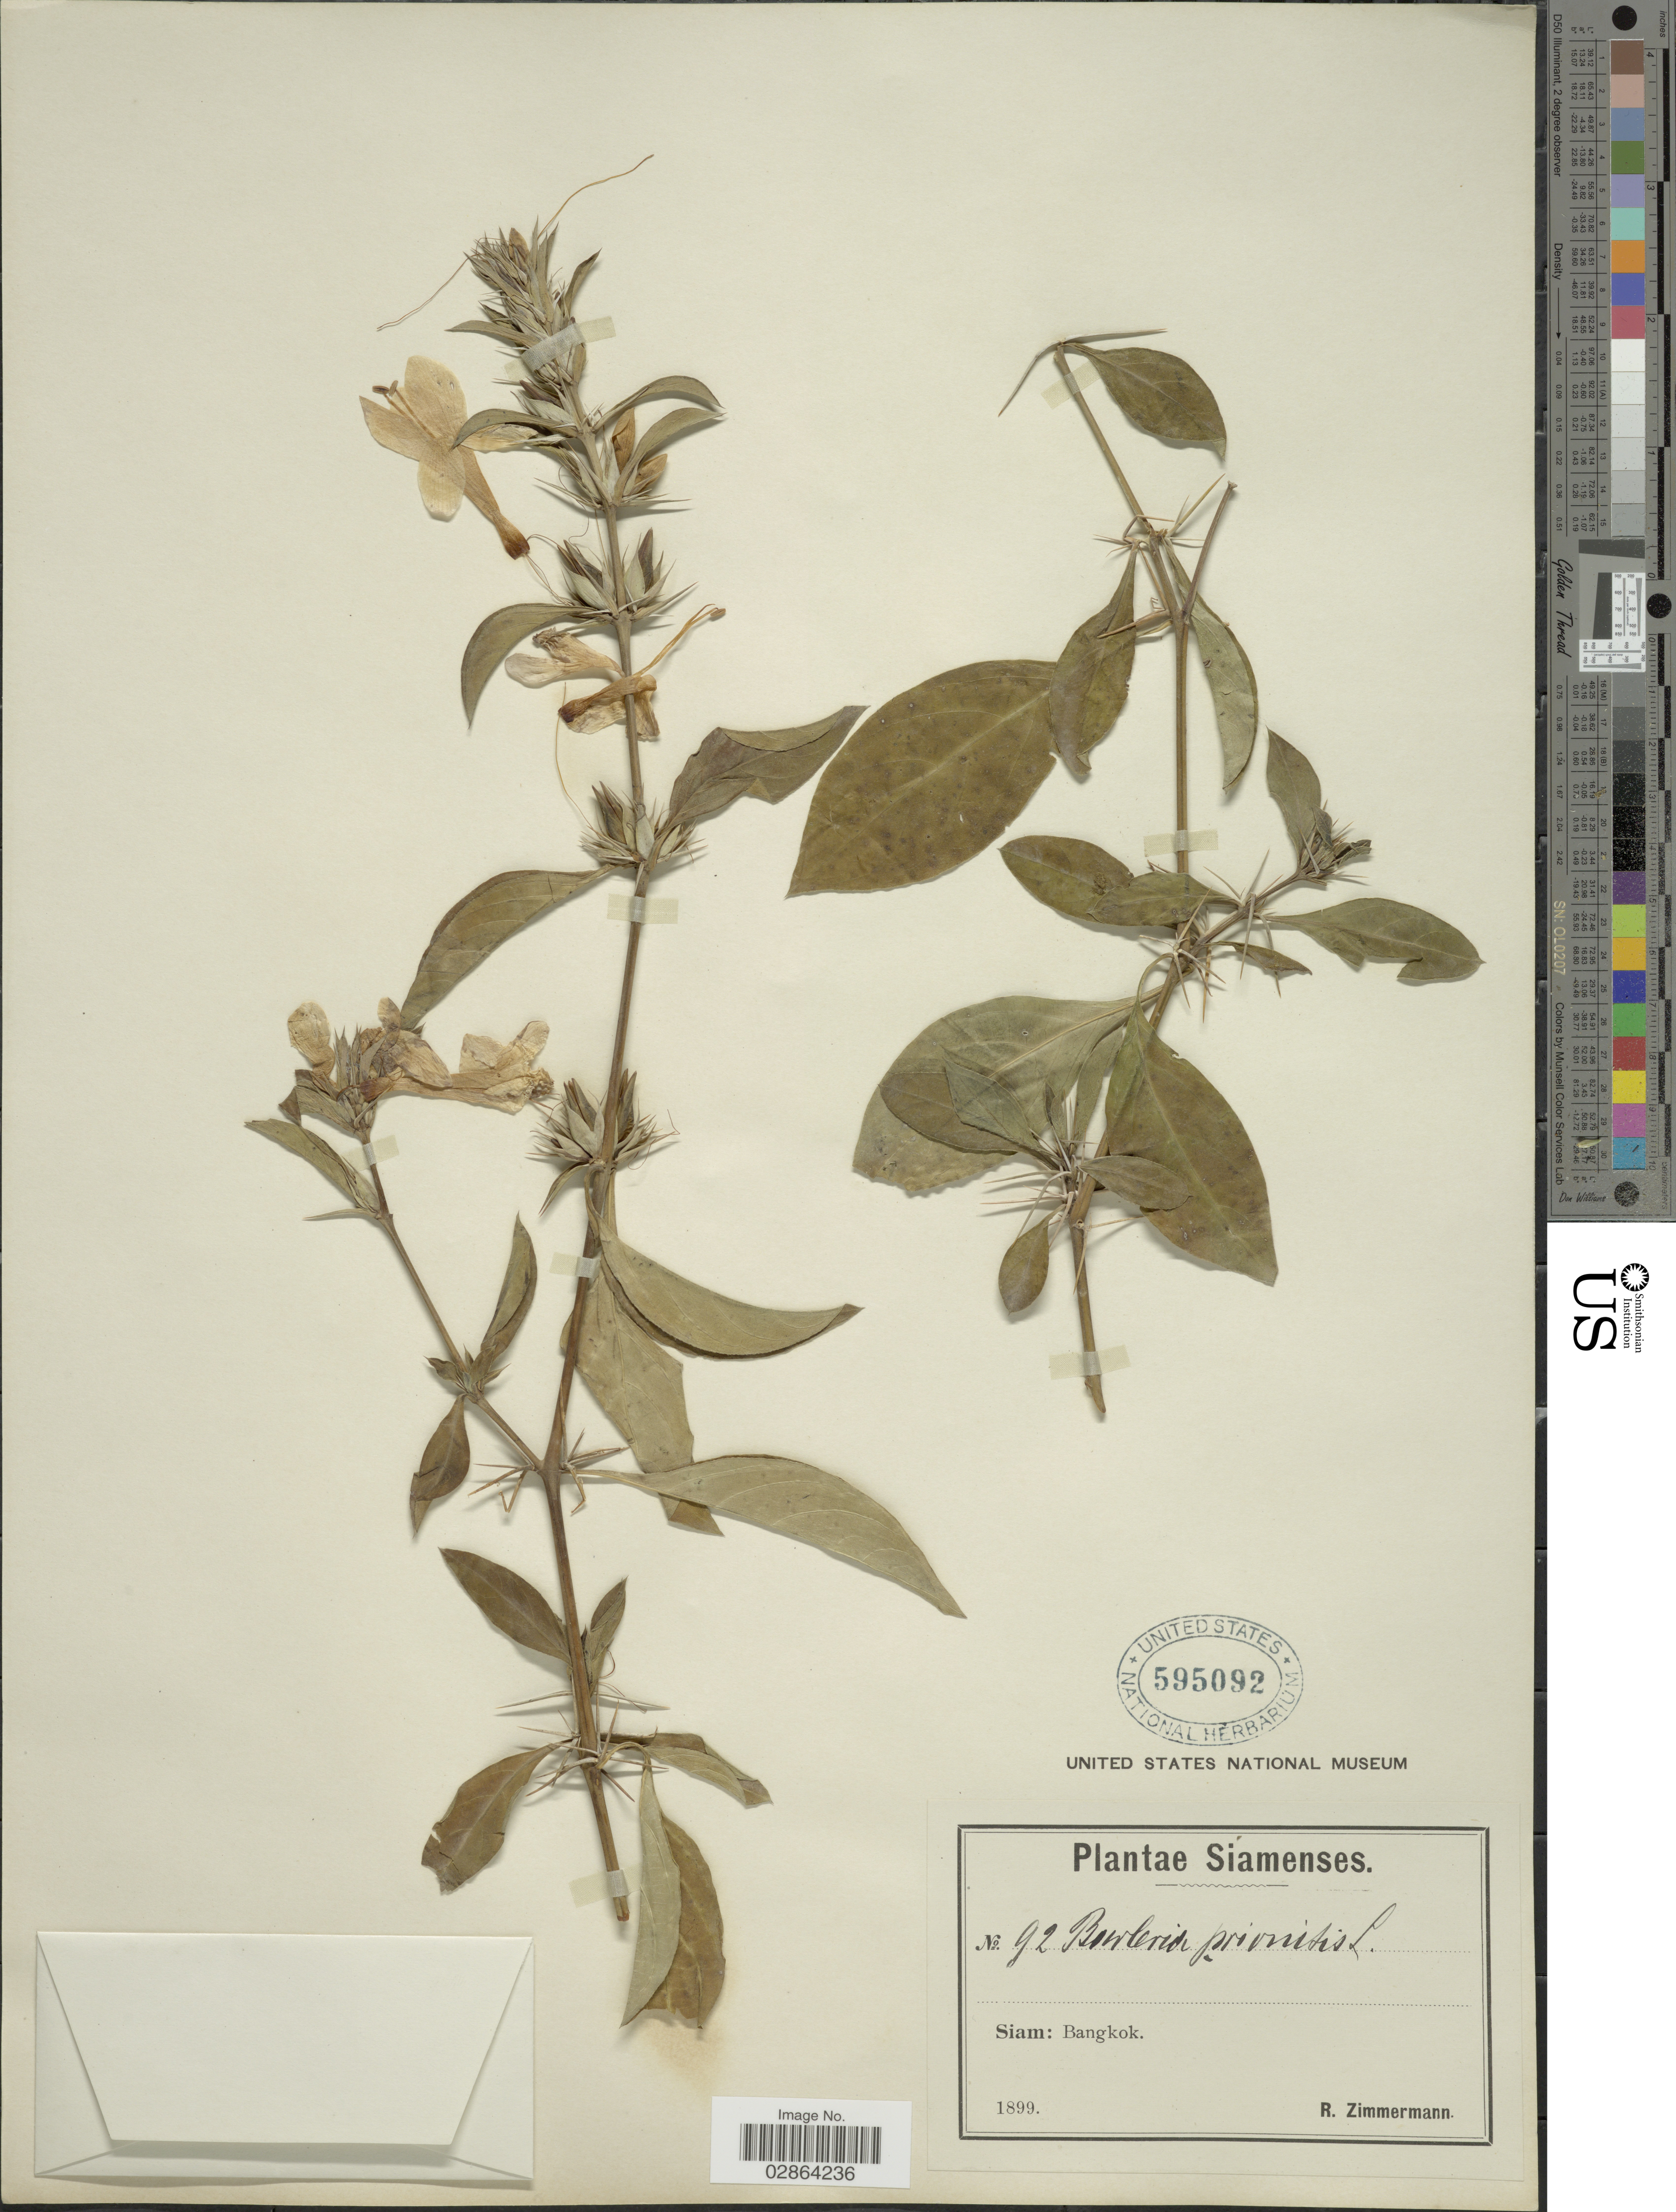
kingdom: Plantae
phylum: Tracheophyta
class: Magnoliopsida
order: Lamiales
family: Acanthaceae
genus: Barleria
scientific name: Barleria prionitis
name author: L.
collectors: R. Zimmermann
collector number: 92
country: Thailand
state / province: Bangkok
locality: Siamenses, Siam.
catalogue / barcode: US 595092